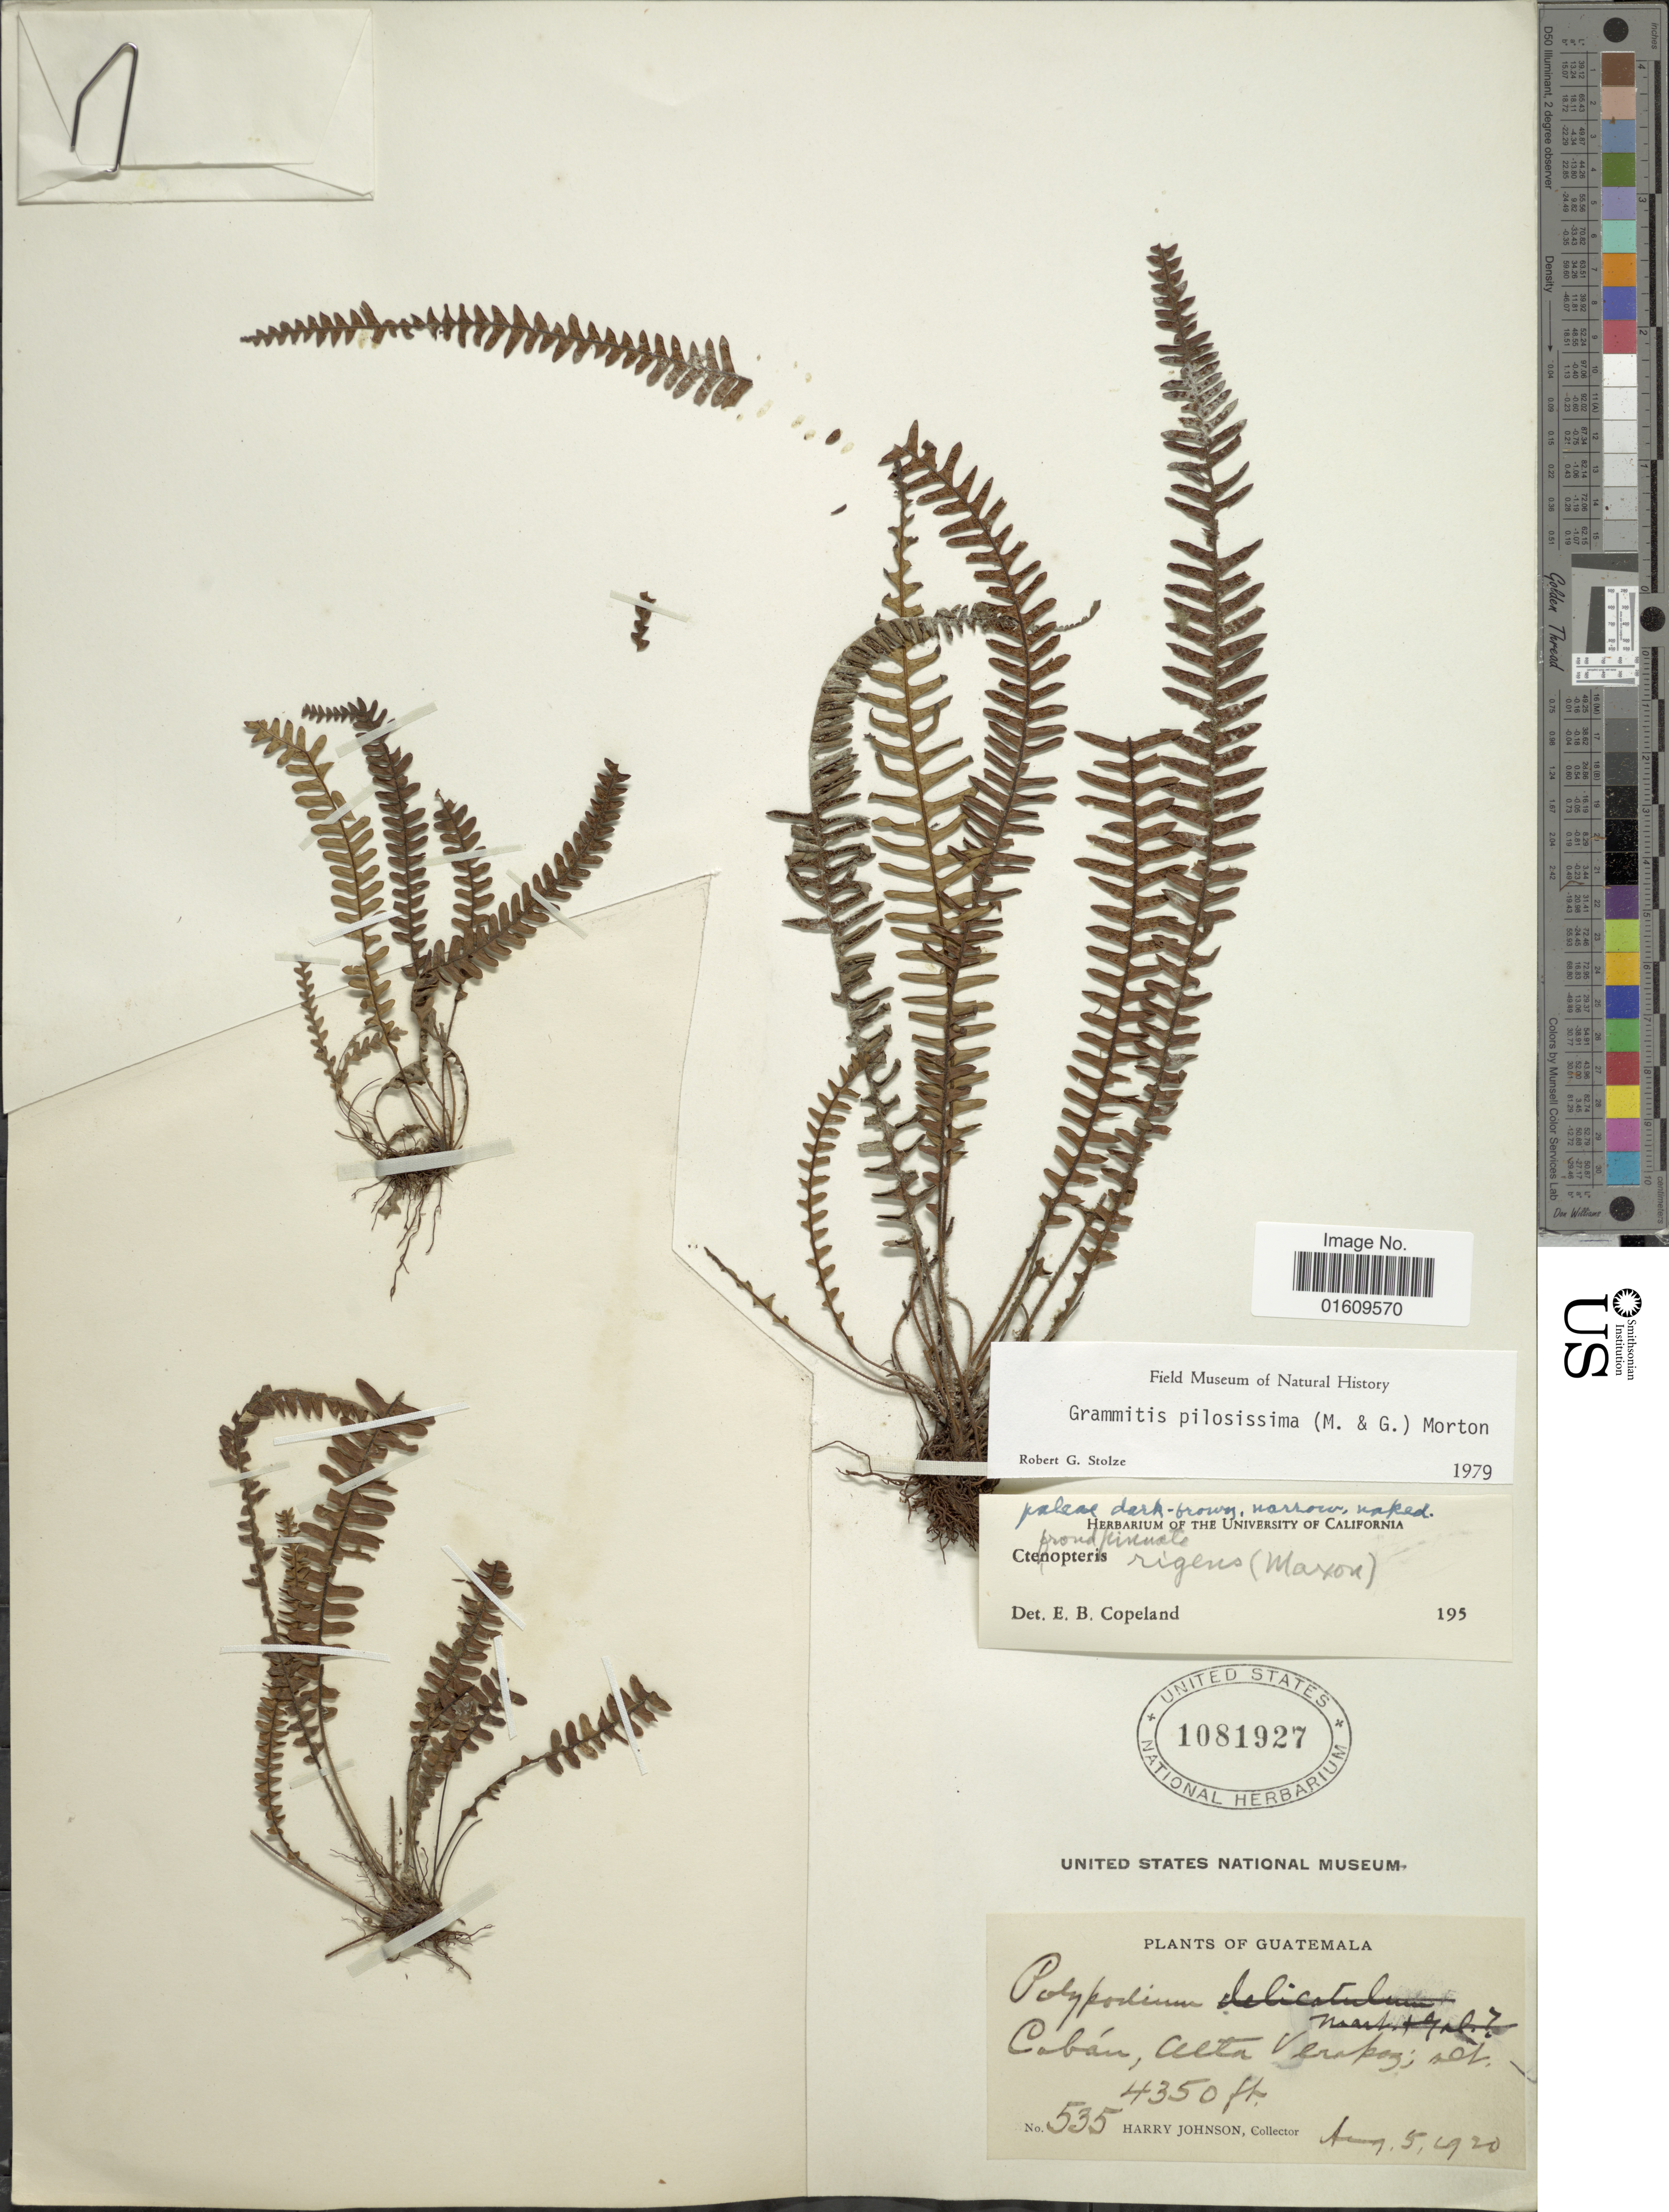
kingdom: Plantae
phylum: Tracheophyta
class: Polypodiopsida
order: Polypodiales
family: Polypodiaceae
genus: Melpomene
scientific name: Melpomene pilosissima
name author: (M. Martens & Galeotti) A.R. Sm. & R.C. Moran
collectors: H. Johnson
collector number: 535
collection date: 1920-08-05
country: Guatemala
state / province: Alta Verapaz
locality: Coban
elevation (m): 1326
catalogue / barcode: US 1081927